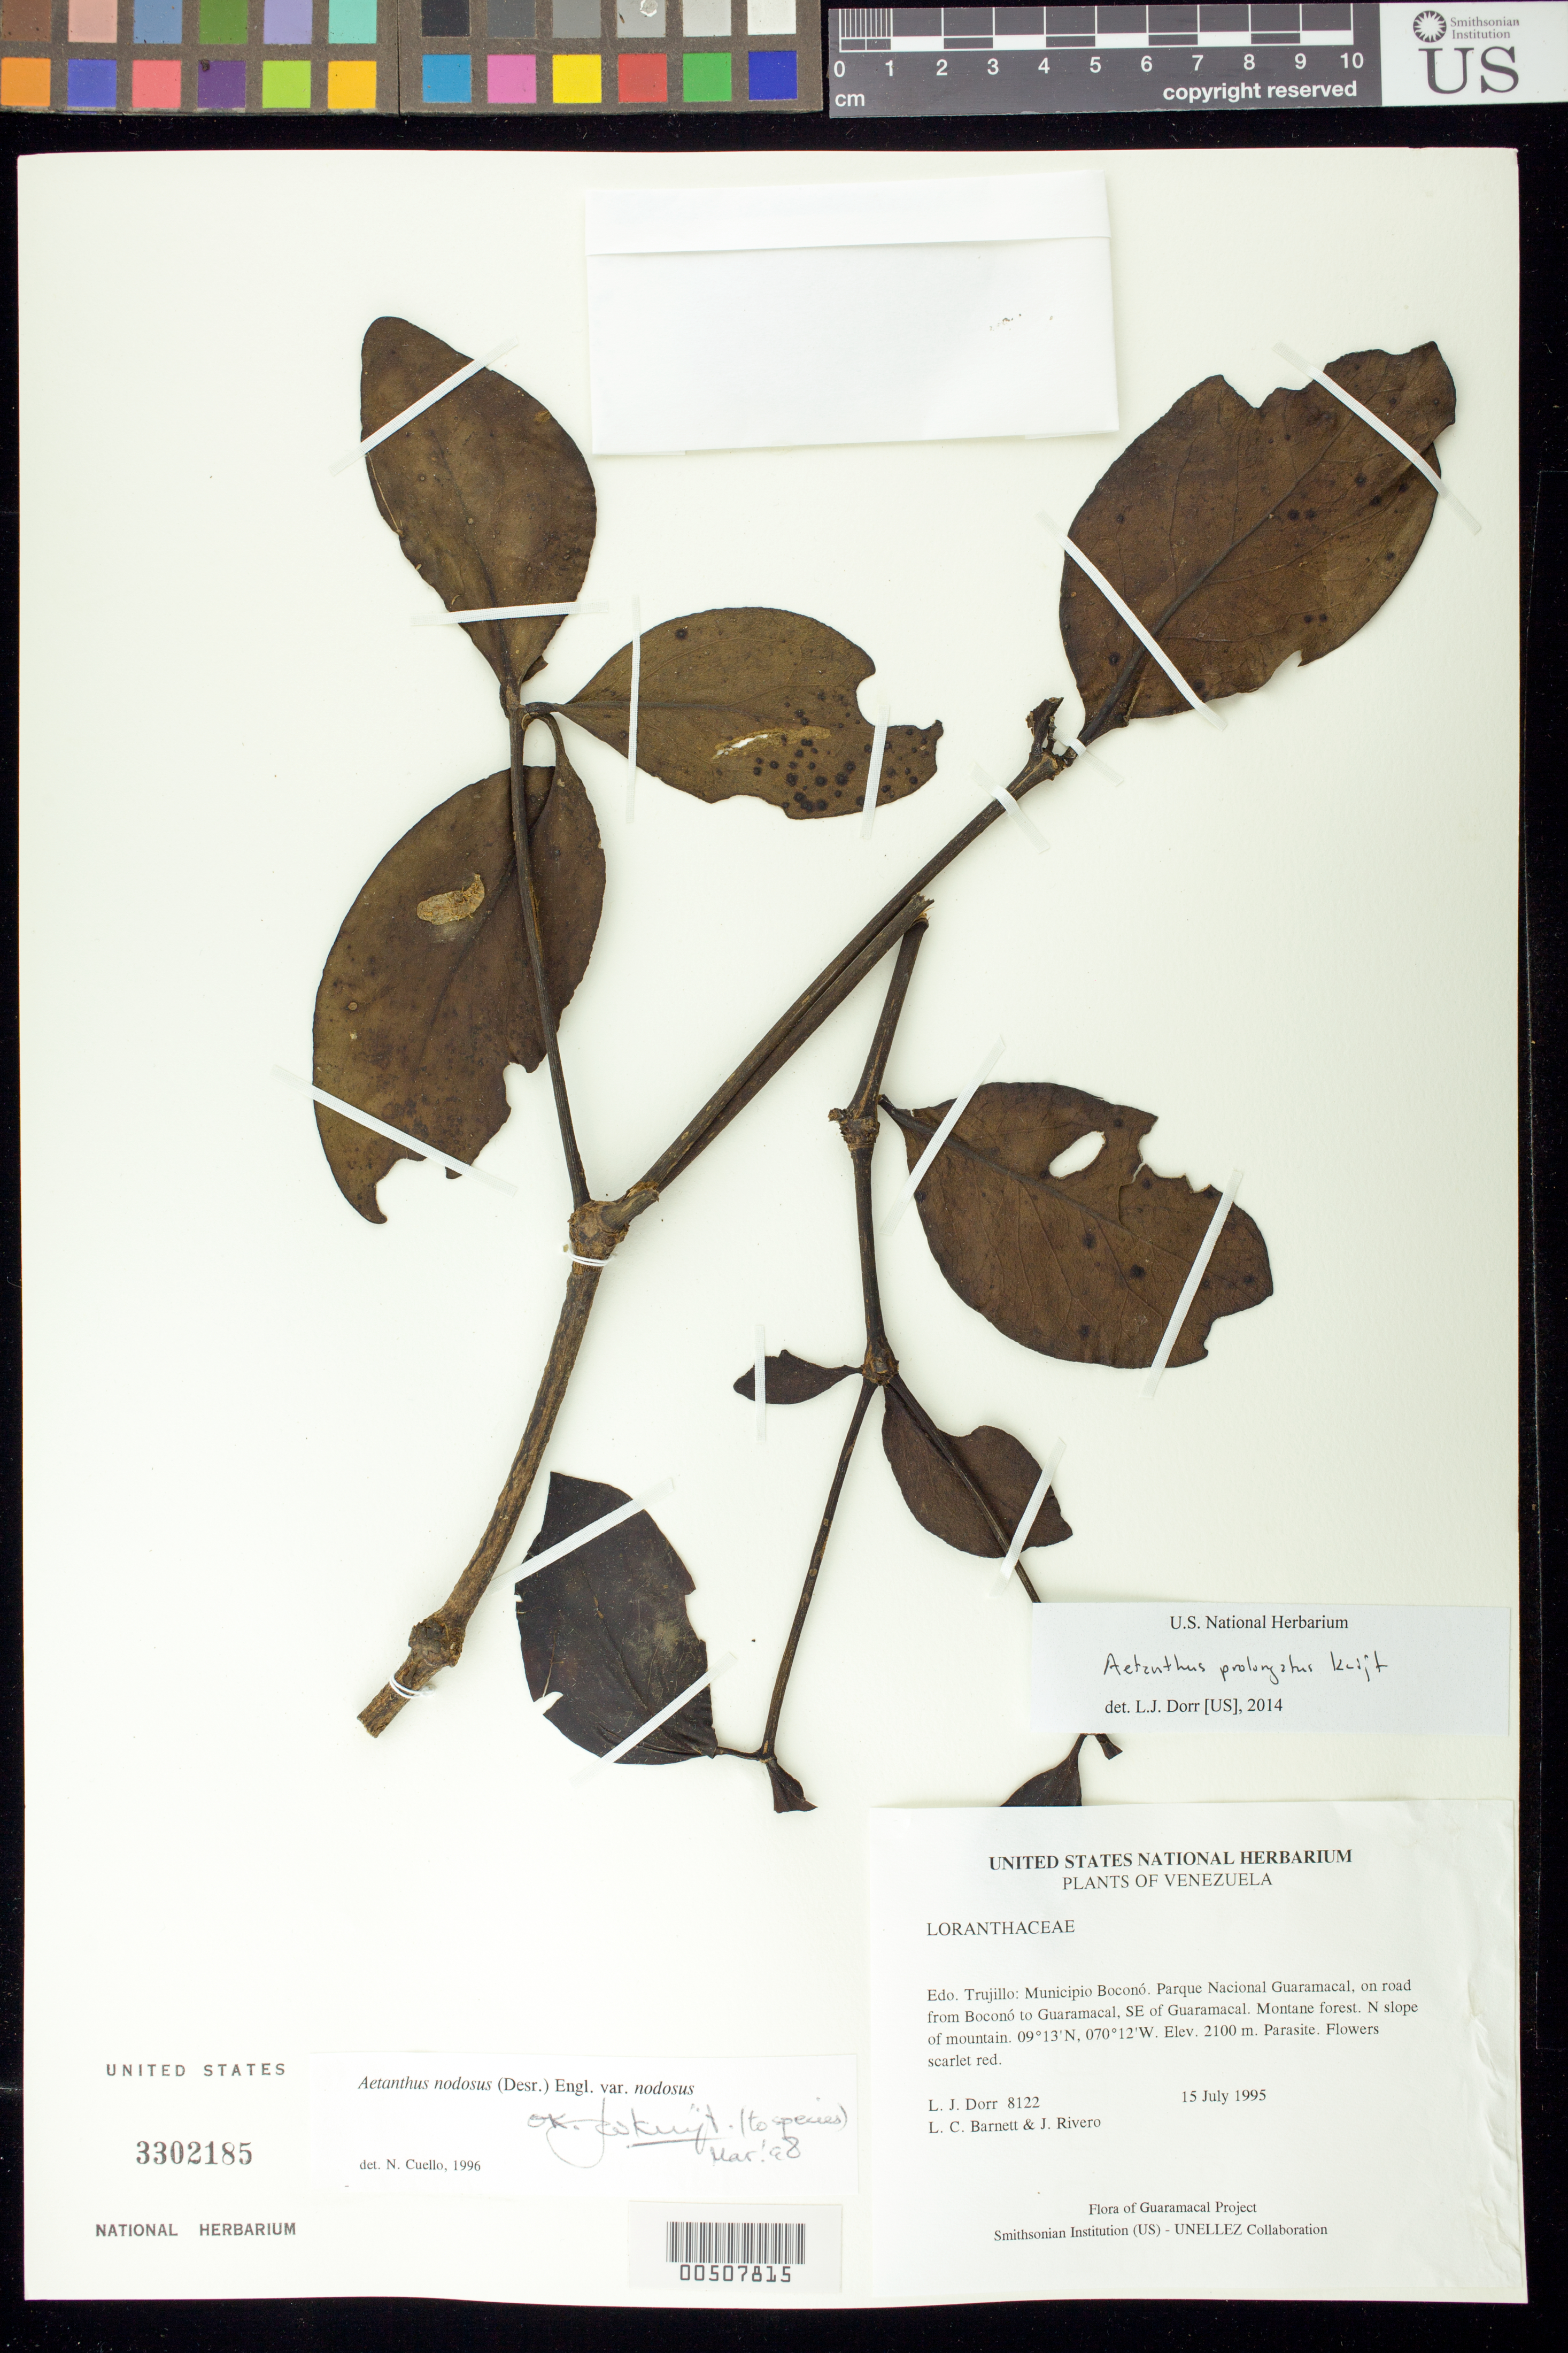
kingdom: Plantae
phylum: Tracheophyta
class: Magnoliopsida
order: Santalales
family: Loranthaceae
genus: Aetanthus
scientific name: Aetanthus prolongatus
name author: Kuijt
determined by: Dorr, L. J., (BOT), Smithsonian Institution - National Museum of Natural History (UNITED STATES)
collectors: L. J. Dorr, L. C. Barnett & J. Rivero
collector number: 8122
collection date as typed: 15 Jul 1995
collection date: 1995-07-15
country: Venezuela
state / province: Trujillo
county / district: Boconó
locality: Parque Nacional Guaramacal, road from Boconó to Guaramacal, SE of Boconó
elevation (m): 2100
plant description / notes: PORT, US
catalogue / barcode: US 3302185